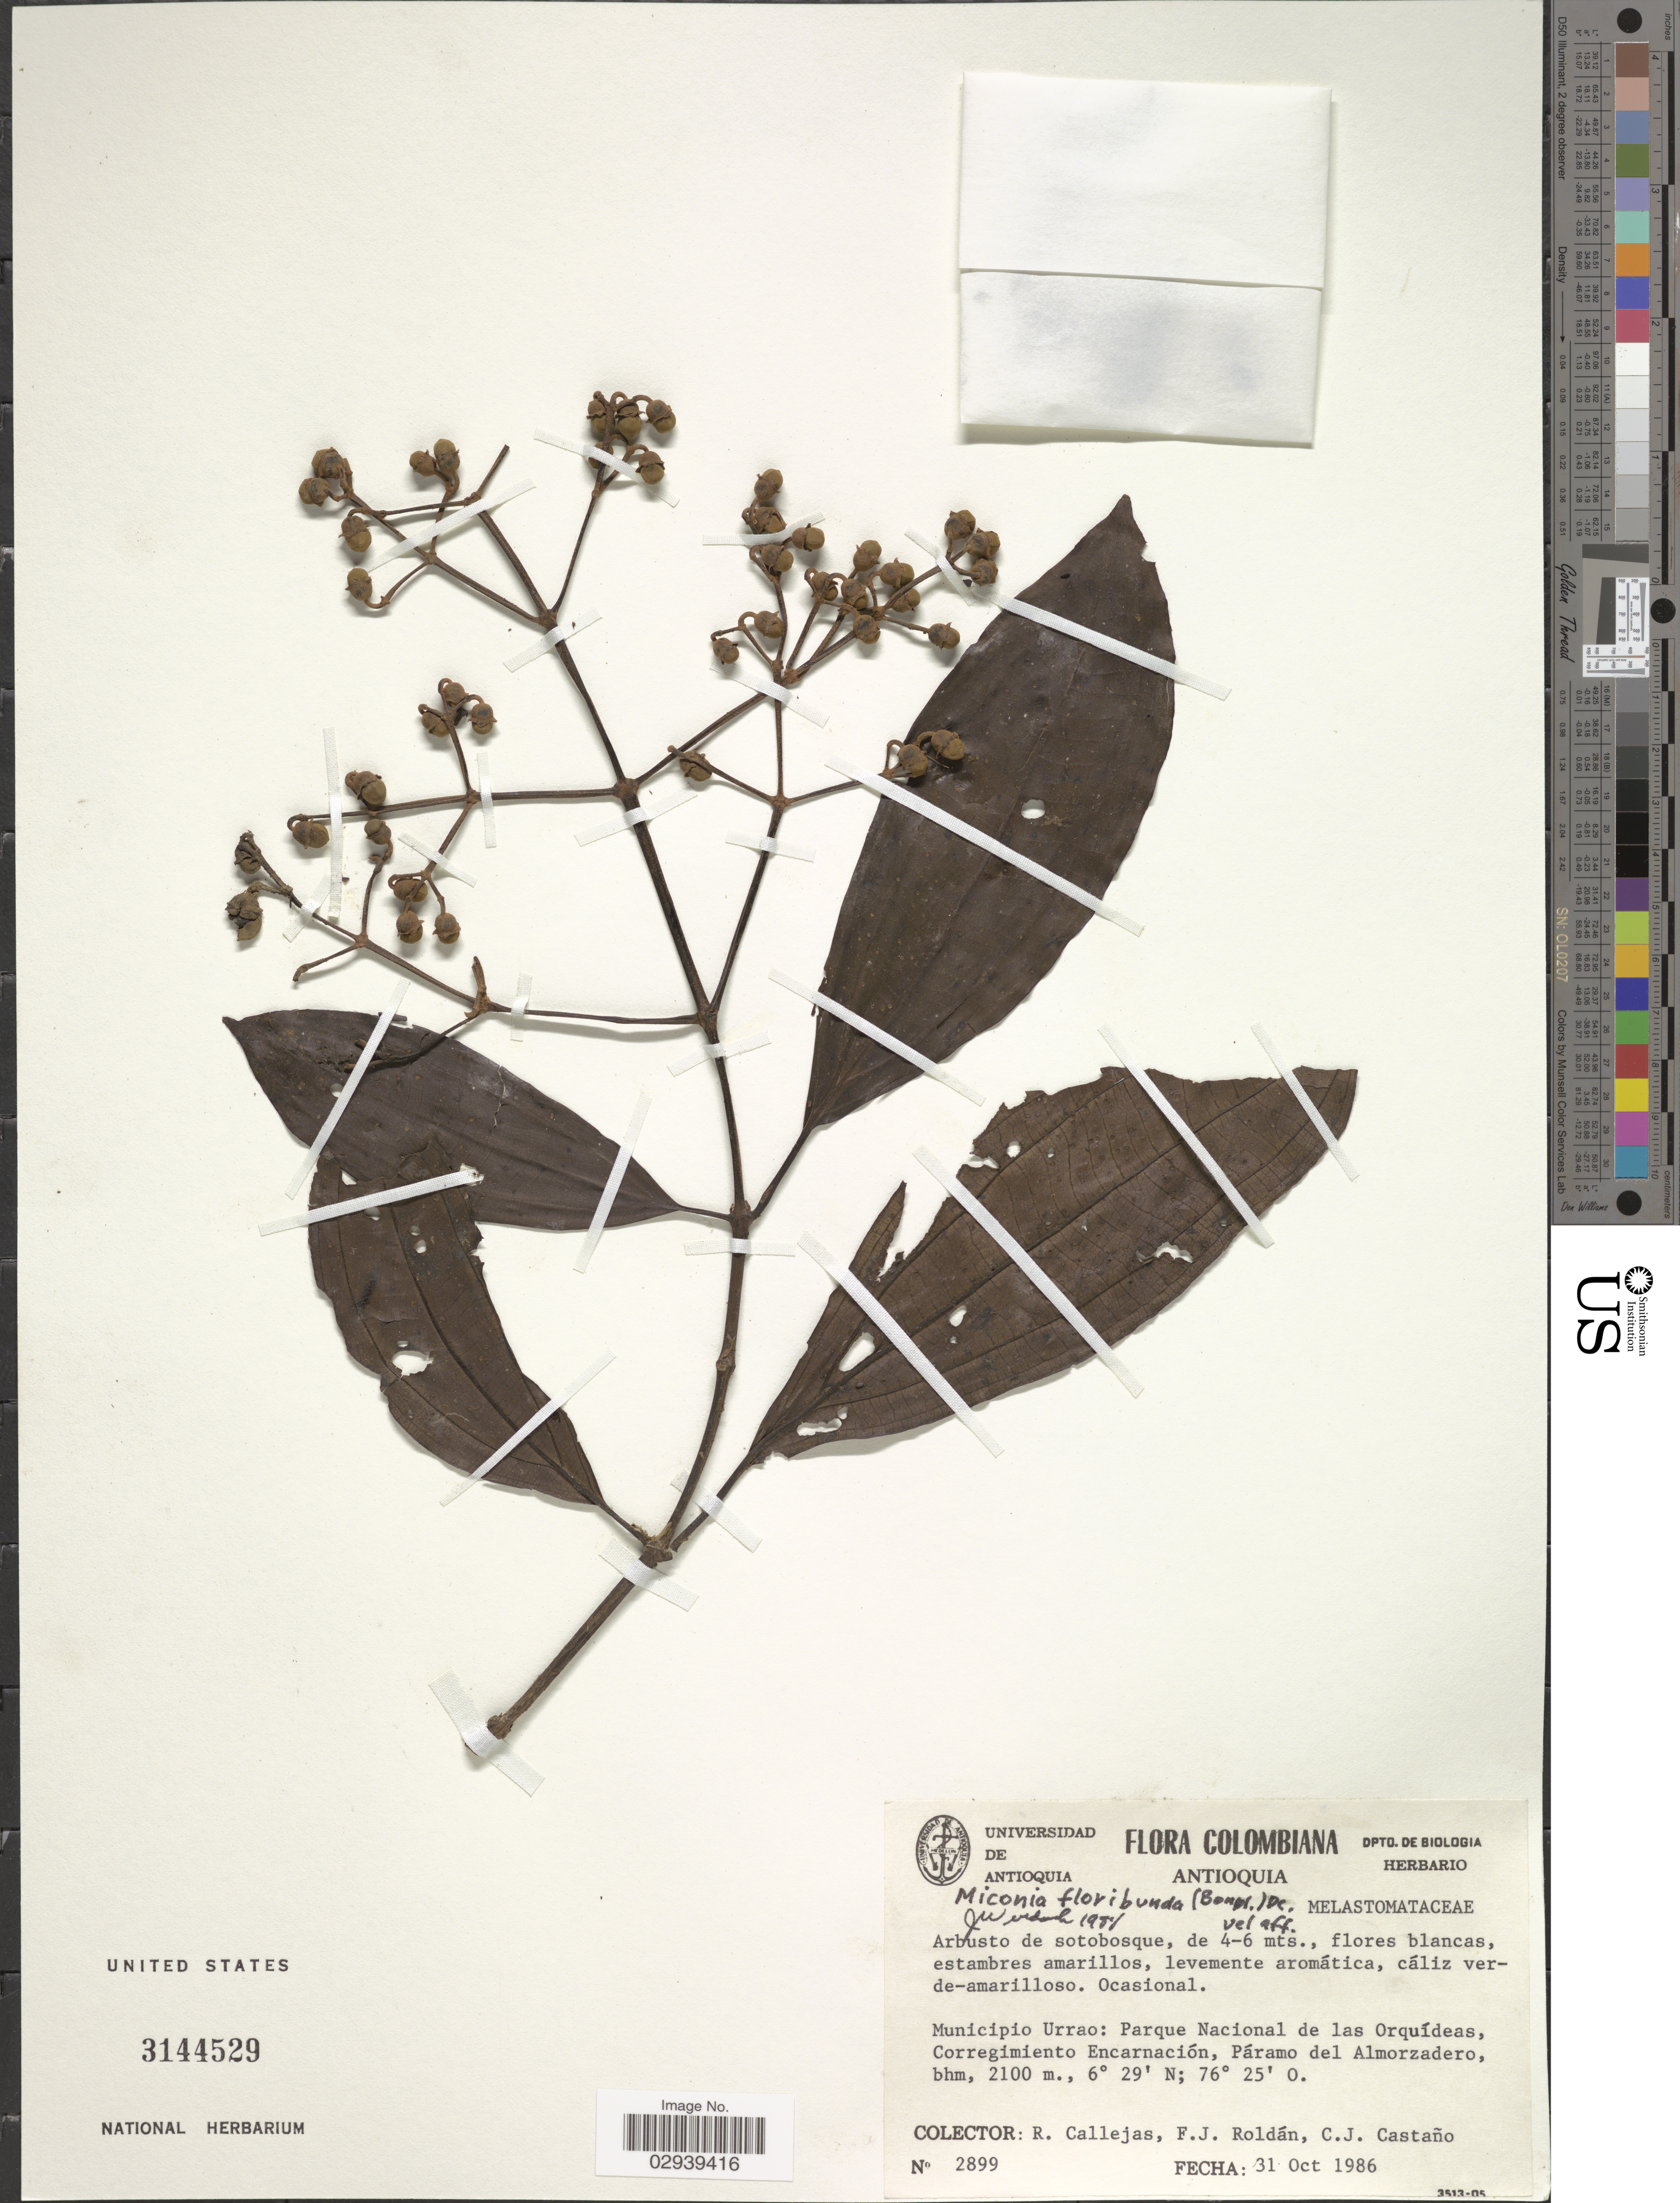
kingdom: Plantae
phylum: Tracheophyta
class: Magnoliopsida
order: Myrtales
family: Melastomataceae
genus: Miconia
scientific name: Miconia floribunda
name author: (Bonpl.) DC.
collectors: R. Callejas, F. J. Roldán & C. Castaño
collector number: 2899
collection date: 1986-10-31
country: Colombia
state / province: Antioquia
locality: Municipio Urrao: Parque Nacional de las Orquídeas, Corregimiento Encarnación, Páramo del Amorzadero, bhm.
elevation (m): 2100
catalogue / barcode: US 3144529